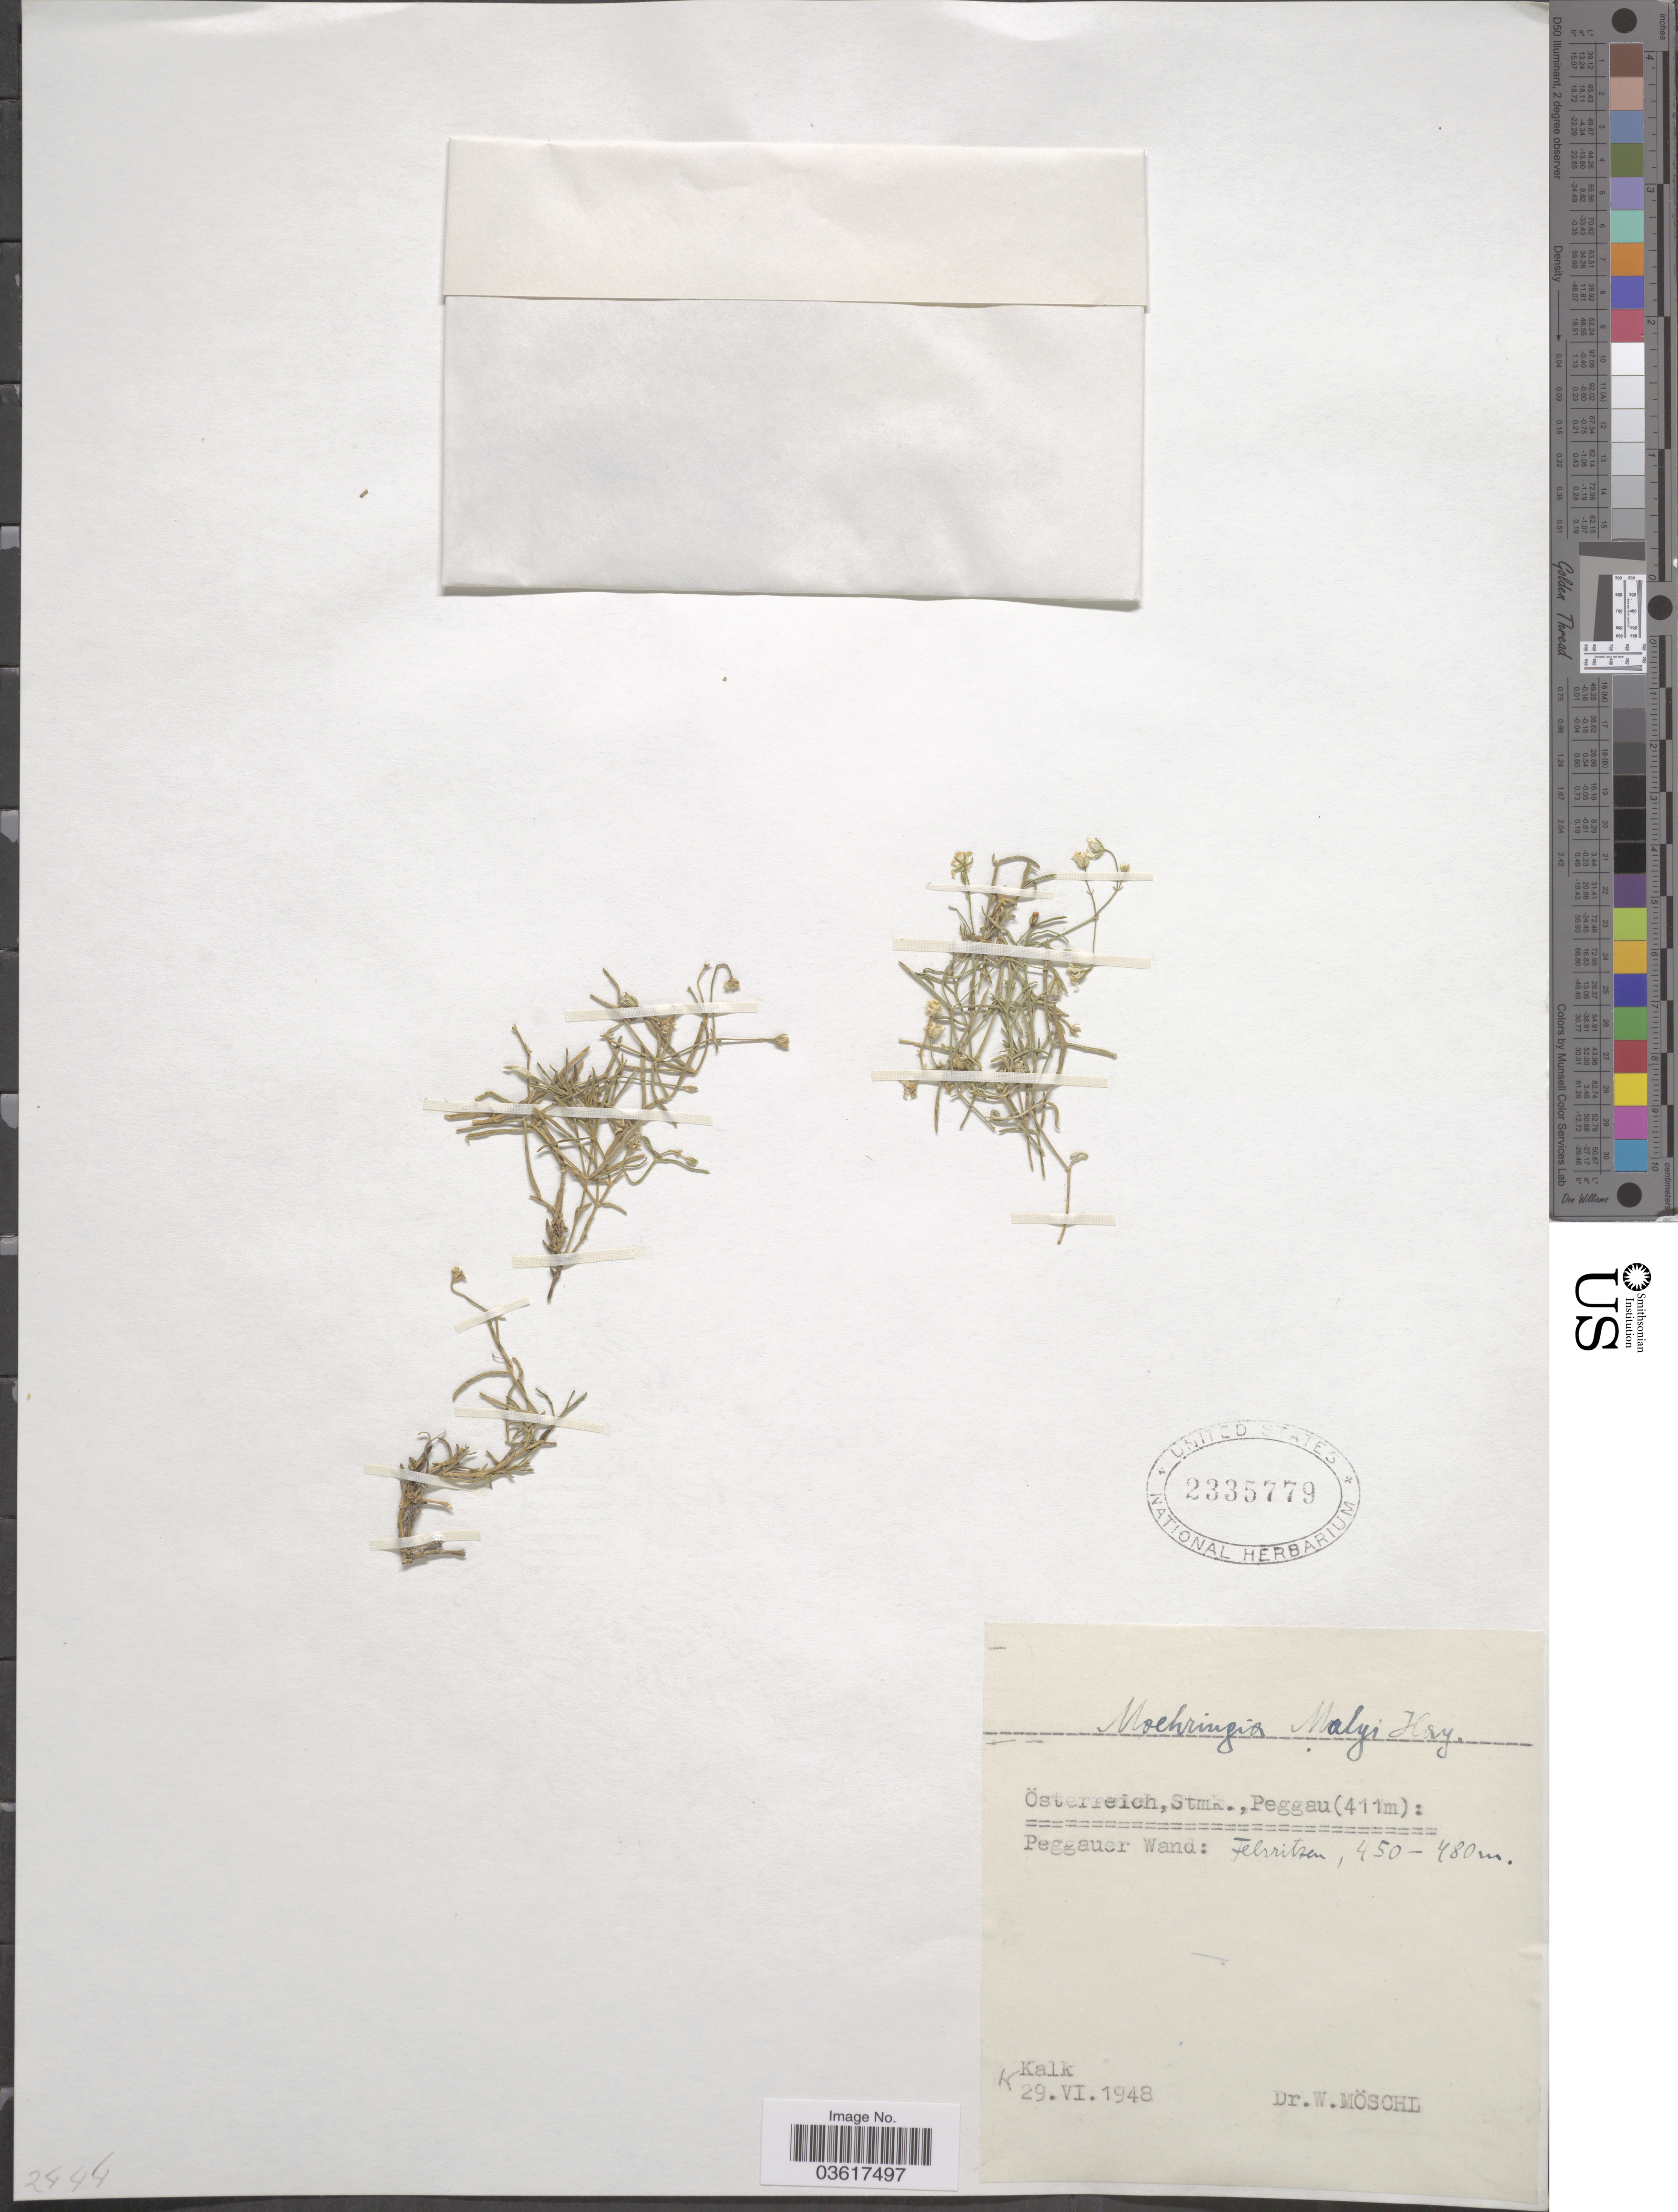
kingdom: Plantae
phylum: Tracheophyta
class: Magnoliopsida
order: Caryophyllales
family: Caryophyllaceae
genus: Moehringia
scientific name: Moehringia malyi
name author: Halacsy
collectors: W. Moschl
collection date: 1948-06-29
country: Austria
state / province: Steiermark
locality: Österreich, Stmk., Peggau. Peggauer Wand: Felsritzen. Kalk.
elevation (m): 411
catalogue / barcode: US 2335779